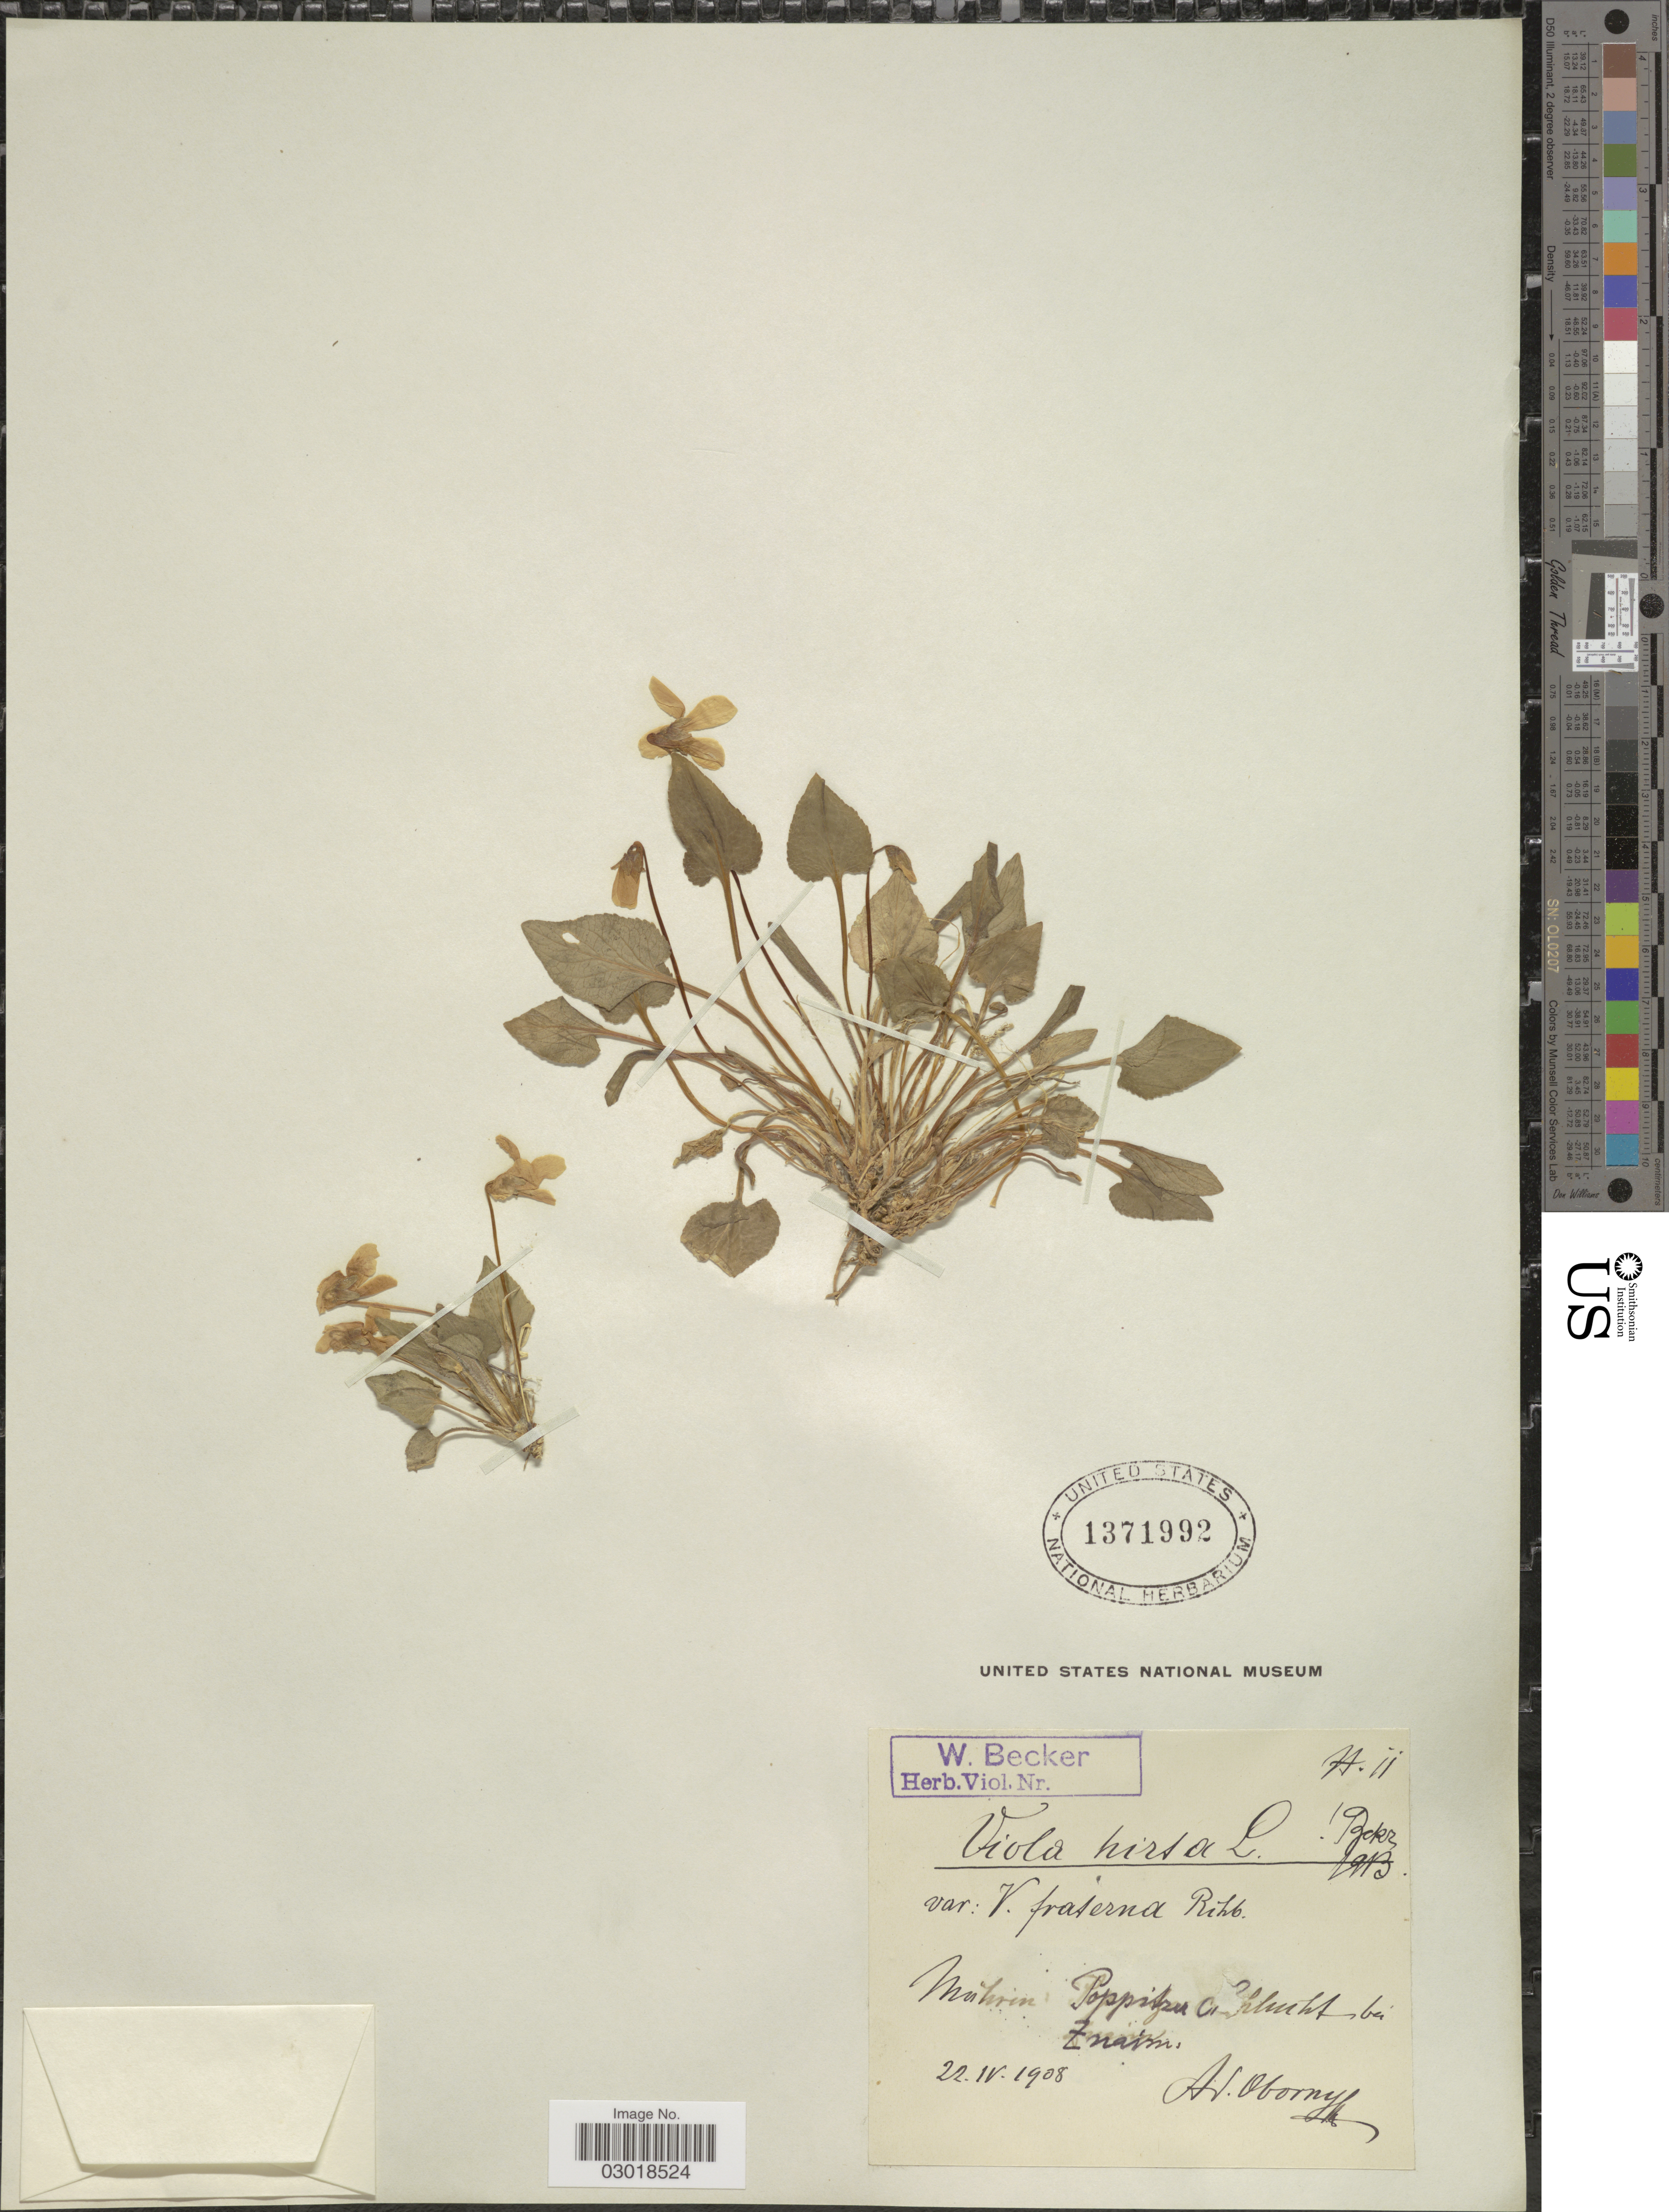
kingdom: Plantae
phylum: Tracheophyta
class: Magnoliopsida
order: Malpighiales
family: Violaceae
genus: Viola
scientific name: Viola hirta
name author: L.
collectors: A. Oborny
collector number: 11*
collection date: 1908-04-22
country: Czechia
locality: Mähren: Popitzu a Schlucht [interpreted] bei Znaim.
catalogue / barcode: US 1371992